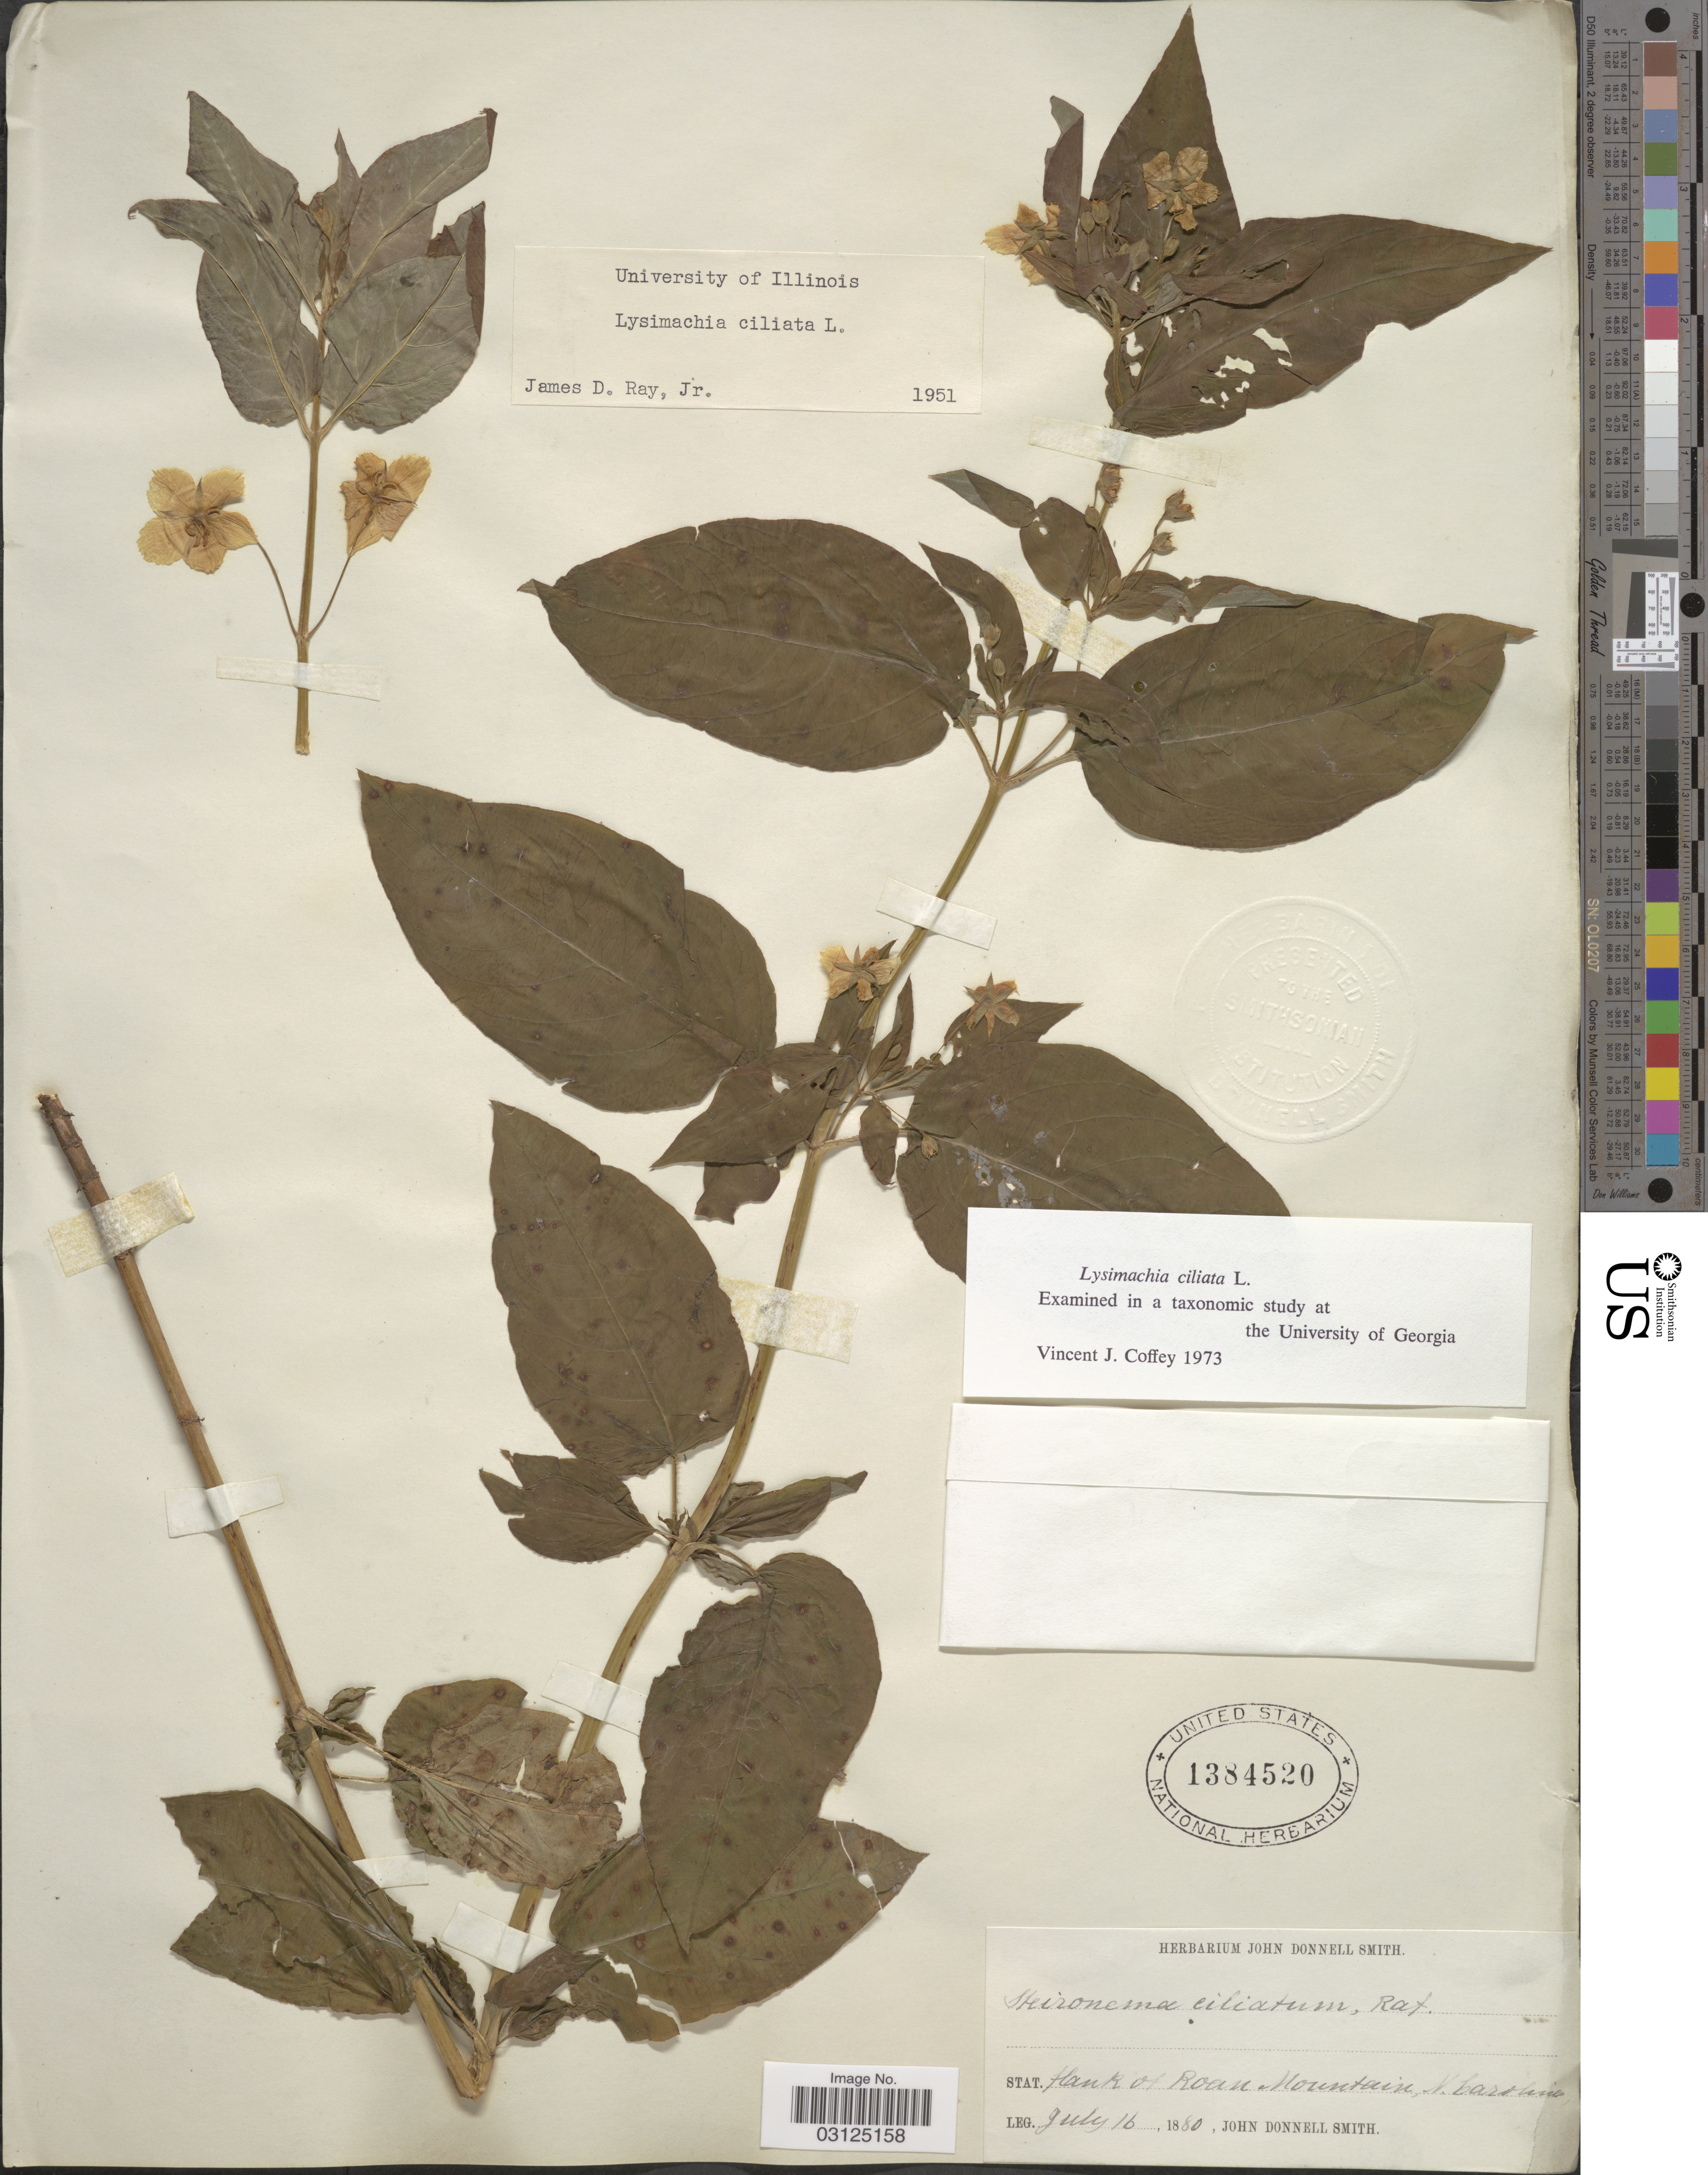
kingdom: Plantae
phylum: Tracheophyta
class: Magnoliopsida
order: Ericales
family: Primulaceae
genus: Lysimachia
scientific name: Lysimachia ciliata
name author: L.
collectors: J. Donnell Smith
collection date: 1880-07-16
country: United States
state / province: North Carolina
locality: Stat. flank of Roan Mountain.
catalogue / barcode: US 1384520